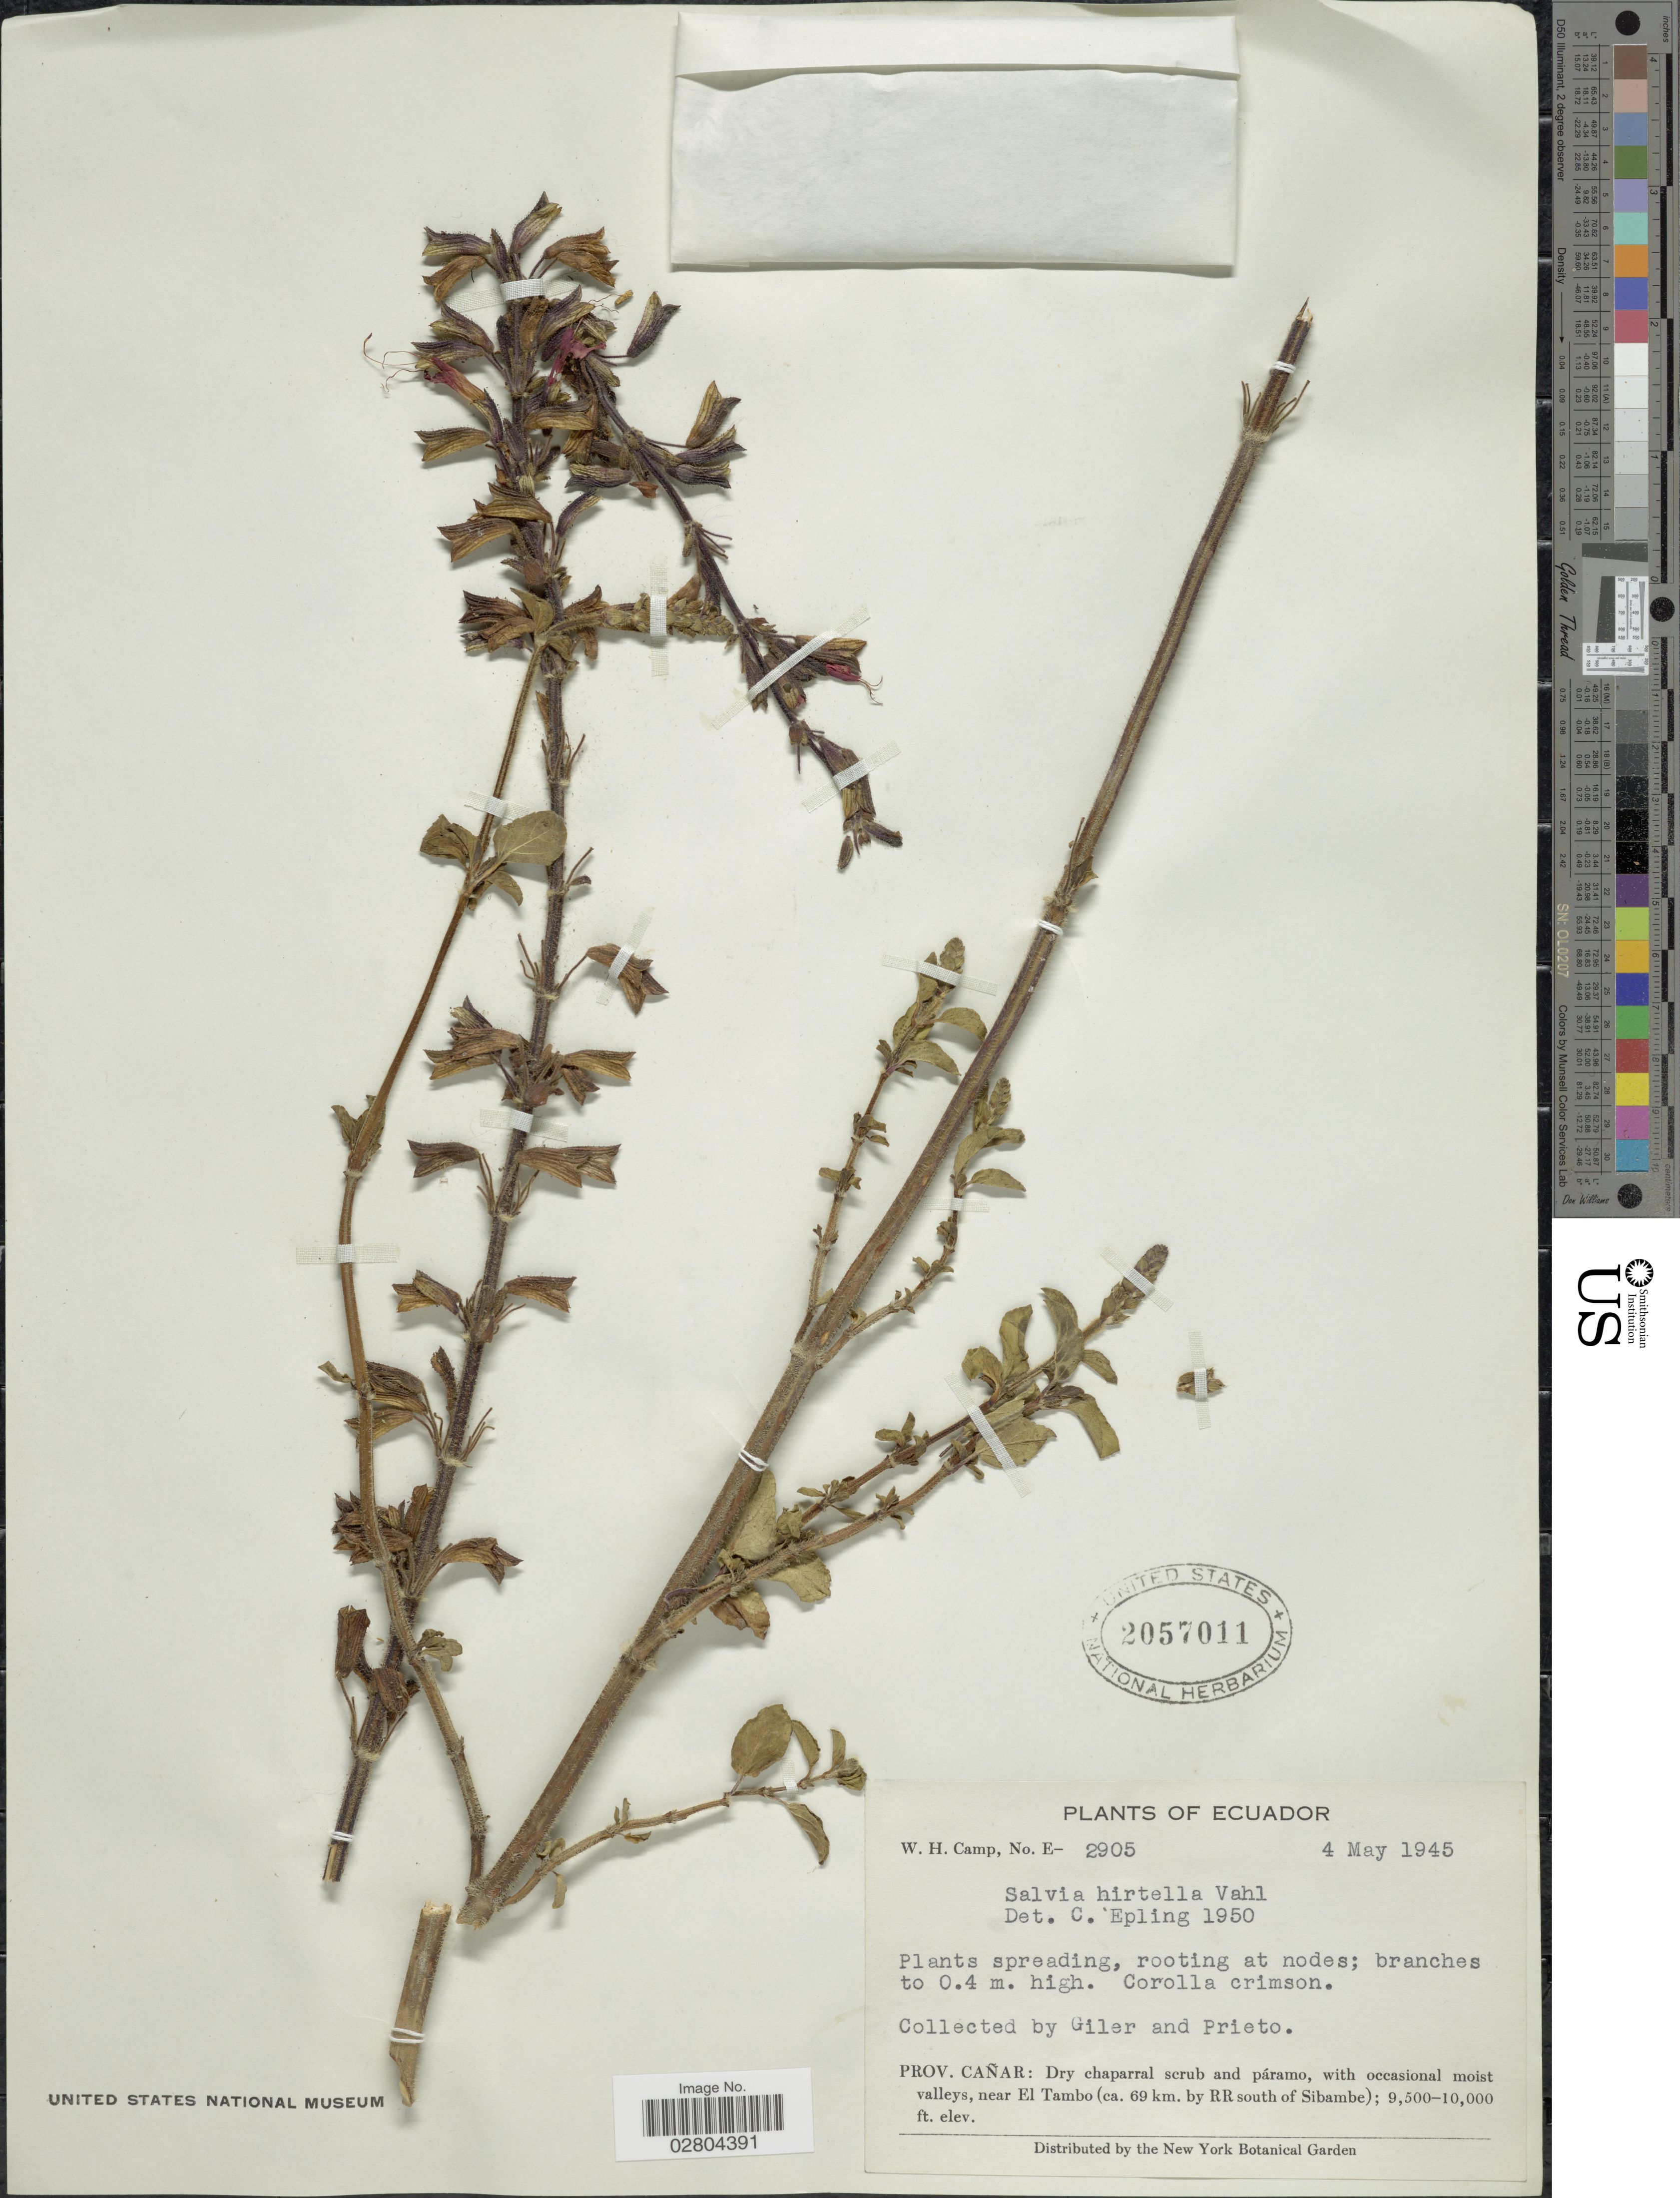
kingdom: Plantae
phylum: Tracheophyta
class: Magnoliopsida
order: Lamiales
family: Lamiaceae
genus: Salvia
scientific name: Salvia hirtella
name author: Vahl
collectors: Giler, -- & F. Prieto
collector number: E-2905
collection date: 1945-05-04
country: Ecuador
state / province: Cañar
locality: Dry chaparral scrub and páramo, with occasional moist valleys, near El Tambo (ca. 69 km. by RR south of Sibambe).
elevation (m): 2896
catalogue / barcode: US 2057011